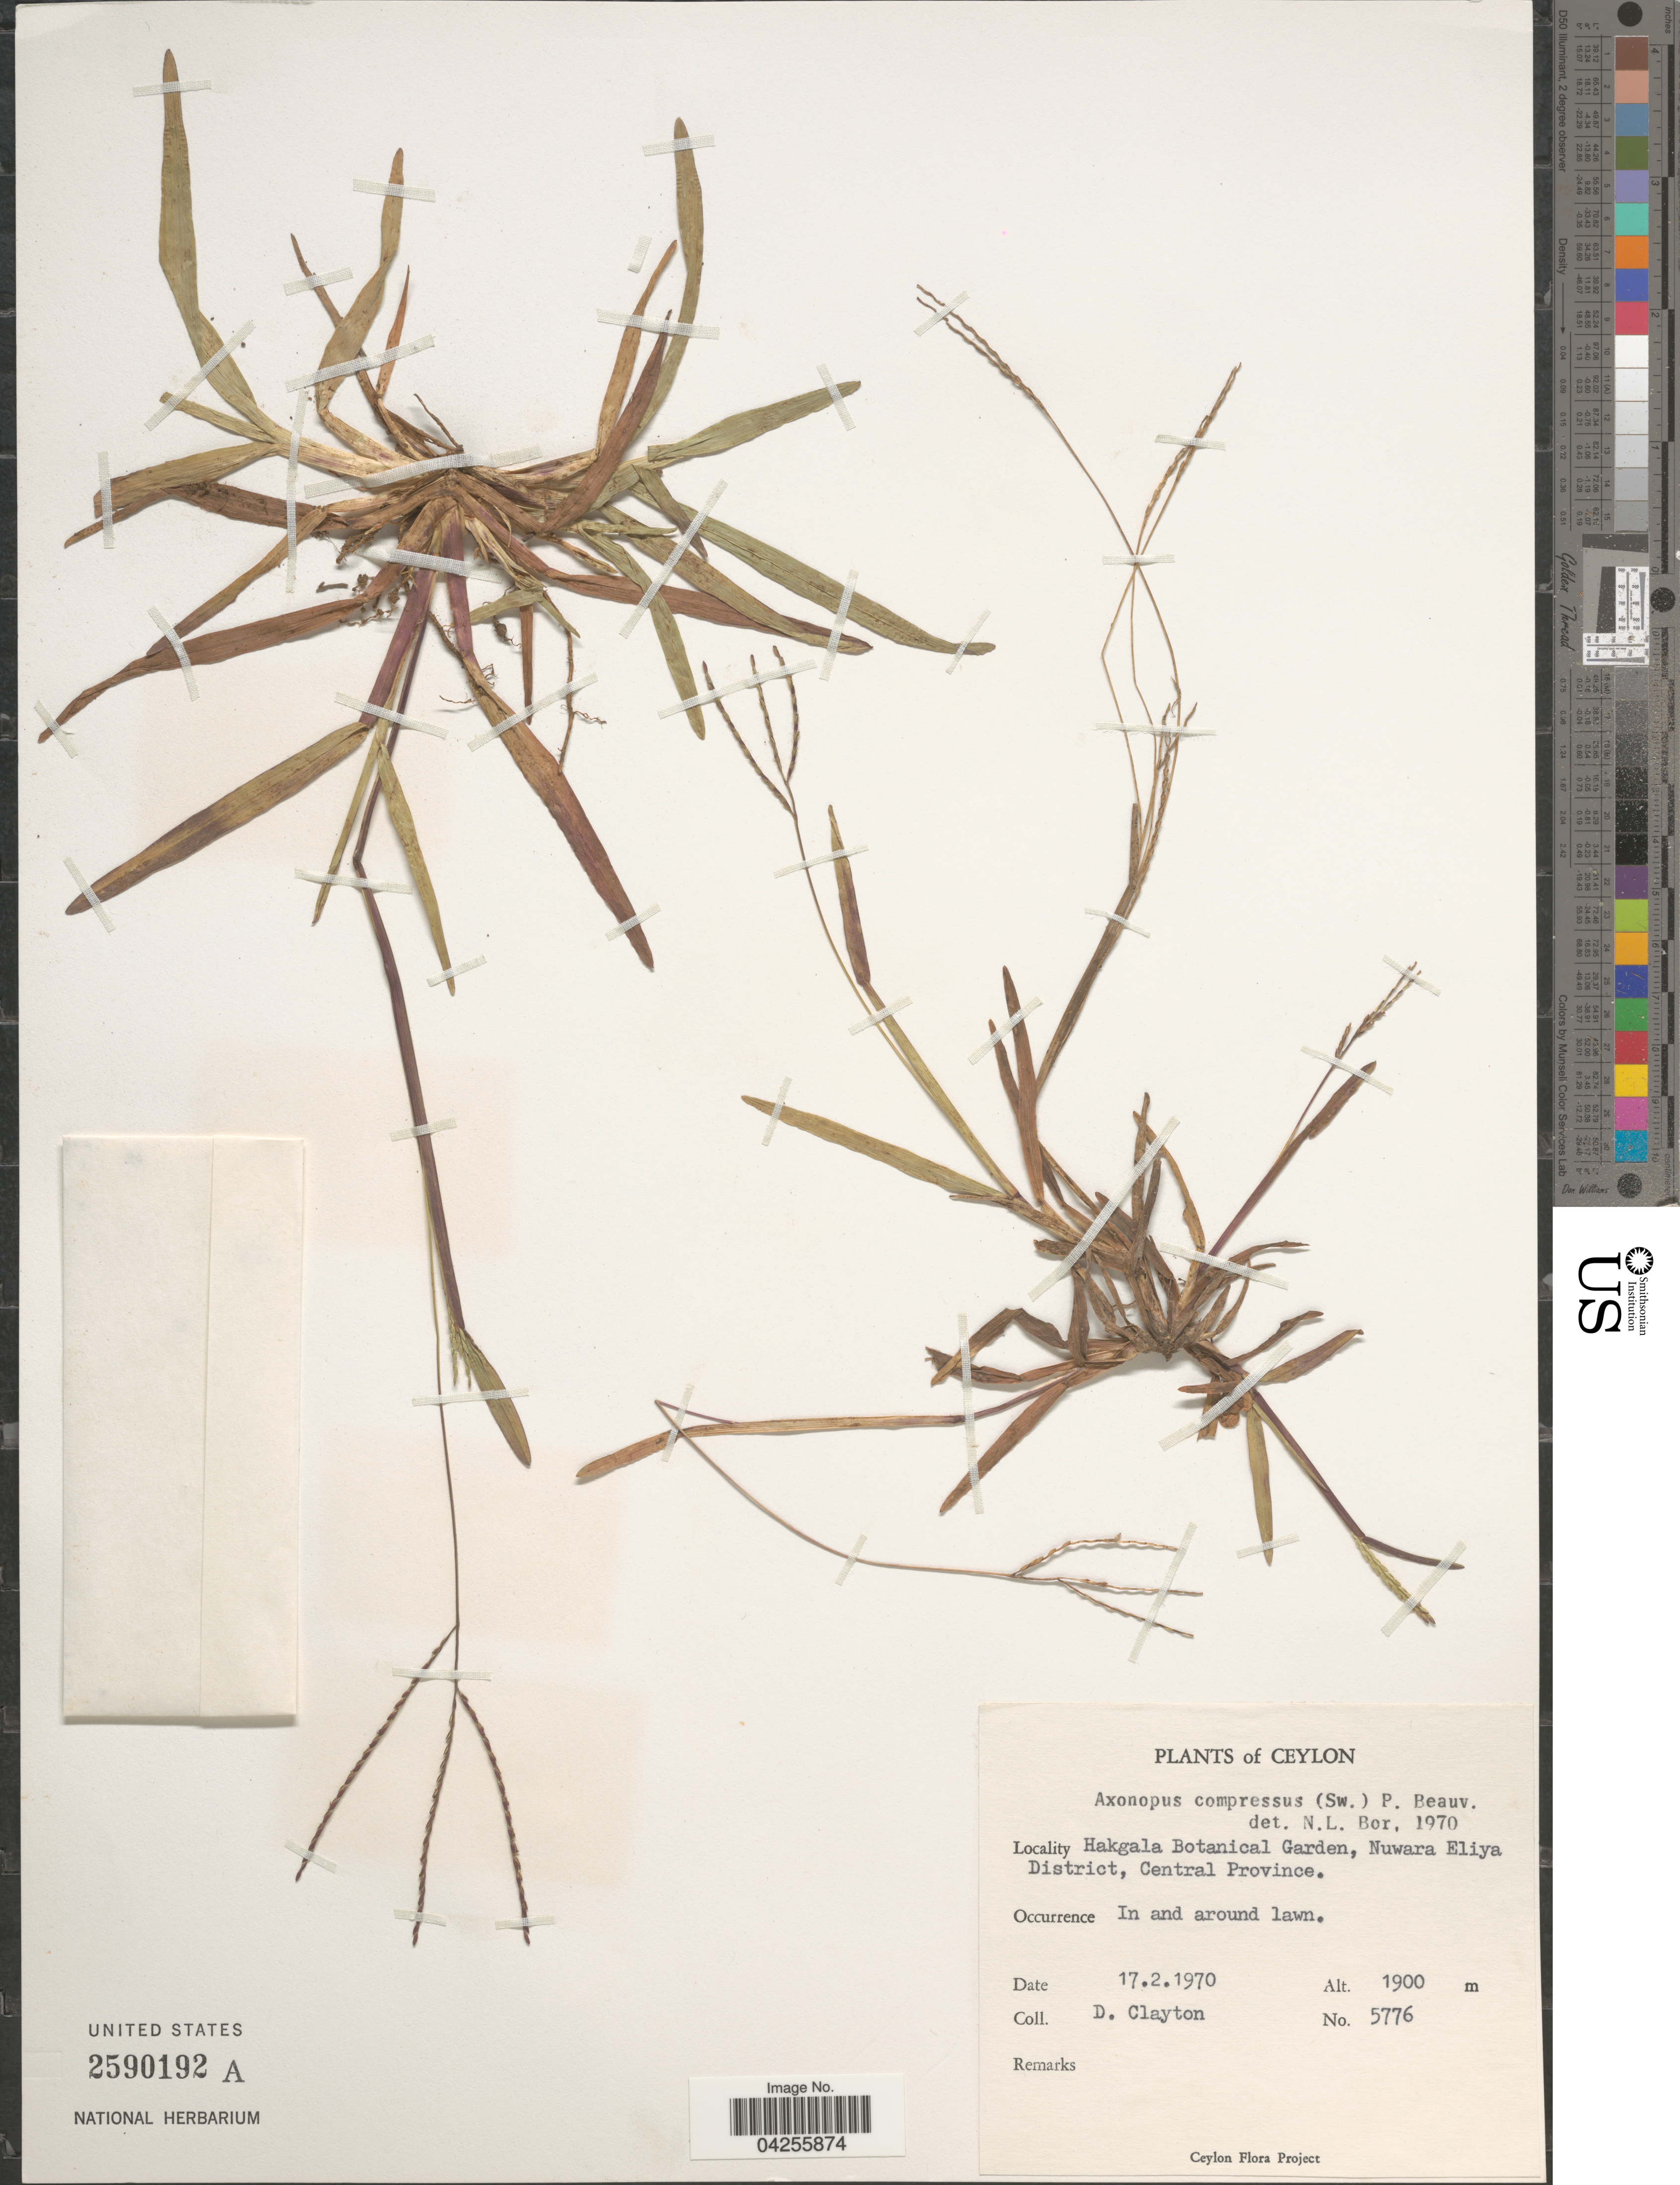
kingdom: Plantae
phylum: Tracheophyta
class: Liliopsida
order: Poales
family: Poaceae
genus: Axonopus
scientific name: Axonopus compressus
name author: (Sw.) P. Beauv.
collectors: D. Clayton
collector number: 5776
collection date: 1970-02-17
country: Sri Lanka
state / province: Central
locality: Ceylon. Hakgala Botanical Garden, Nuwara Eliya District. In and around lawn.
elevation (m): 1900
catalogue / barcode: US 2590192A